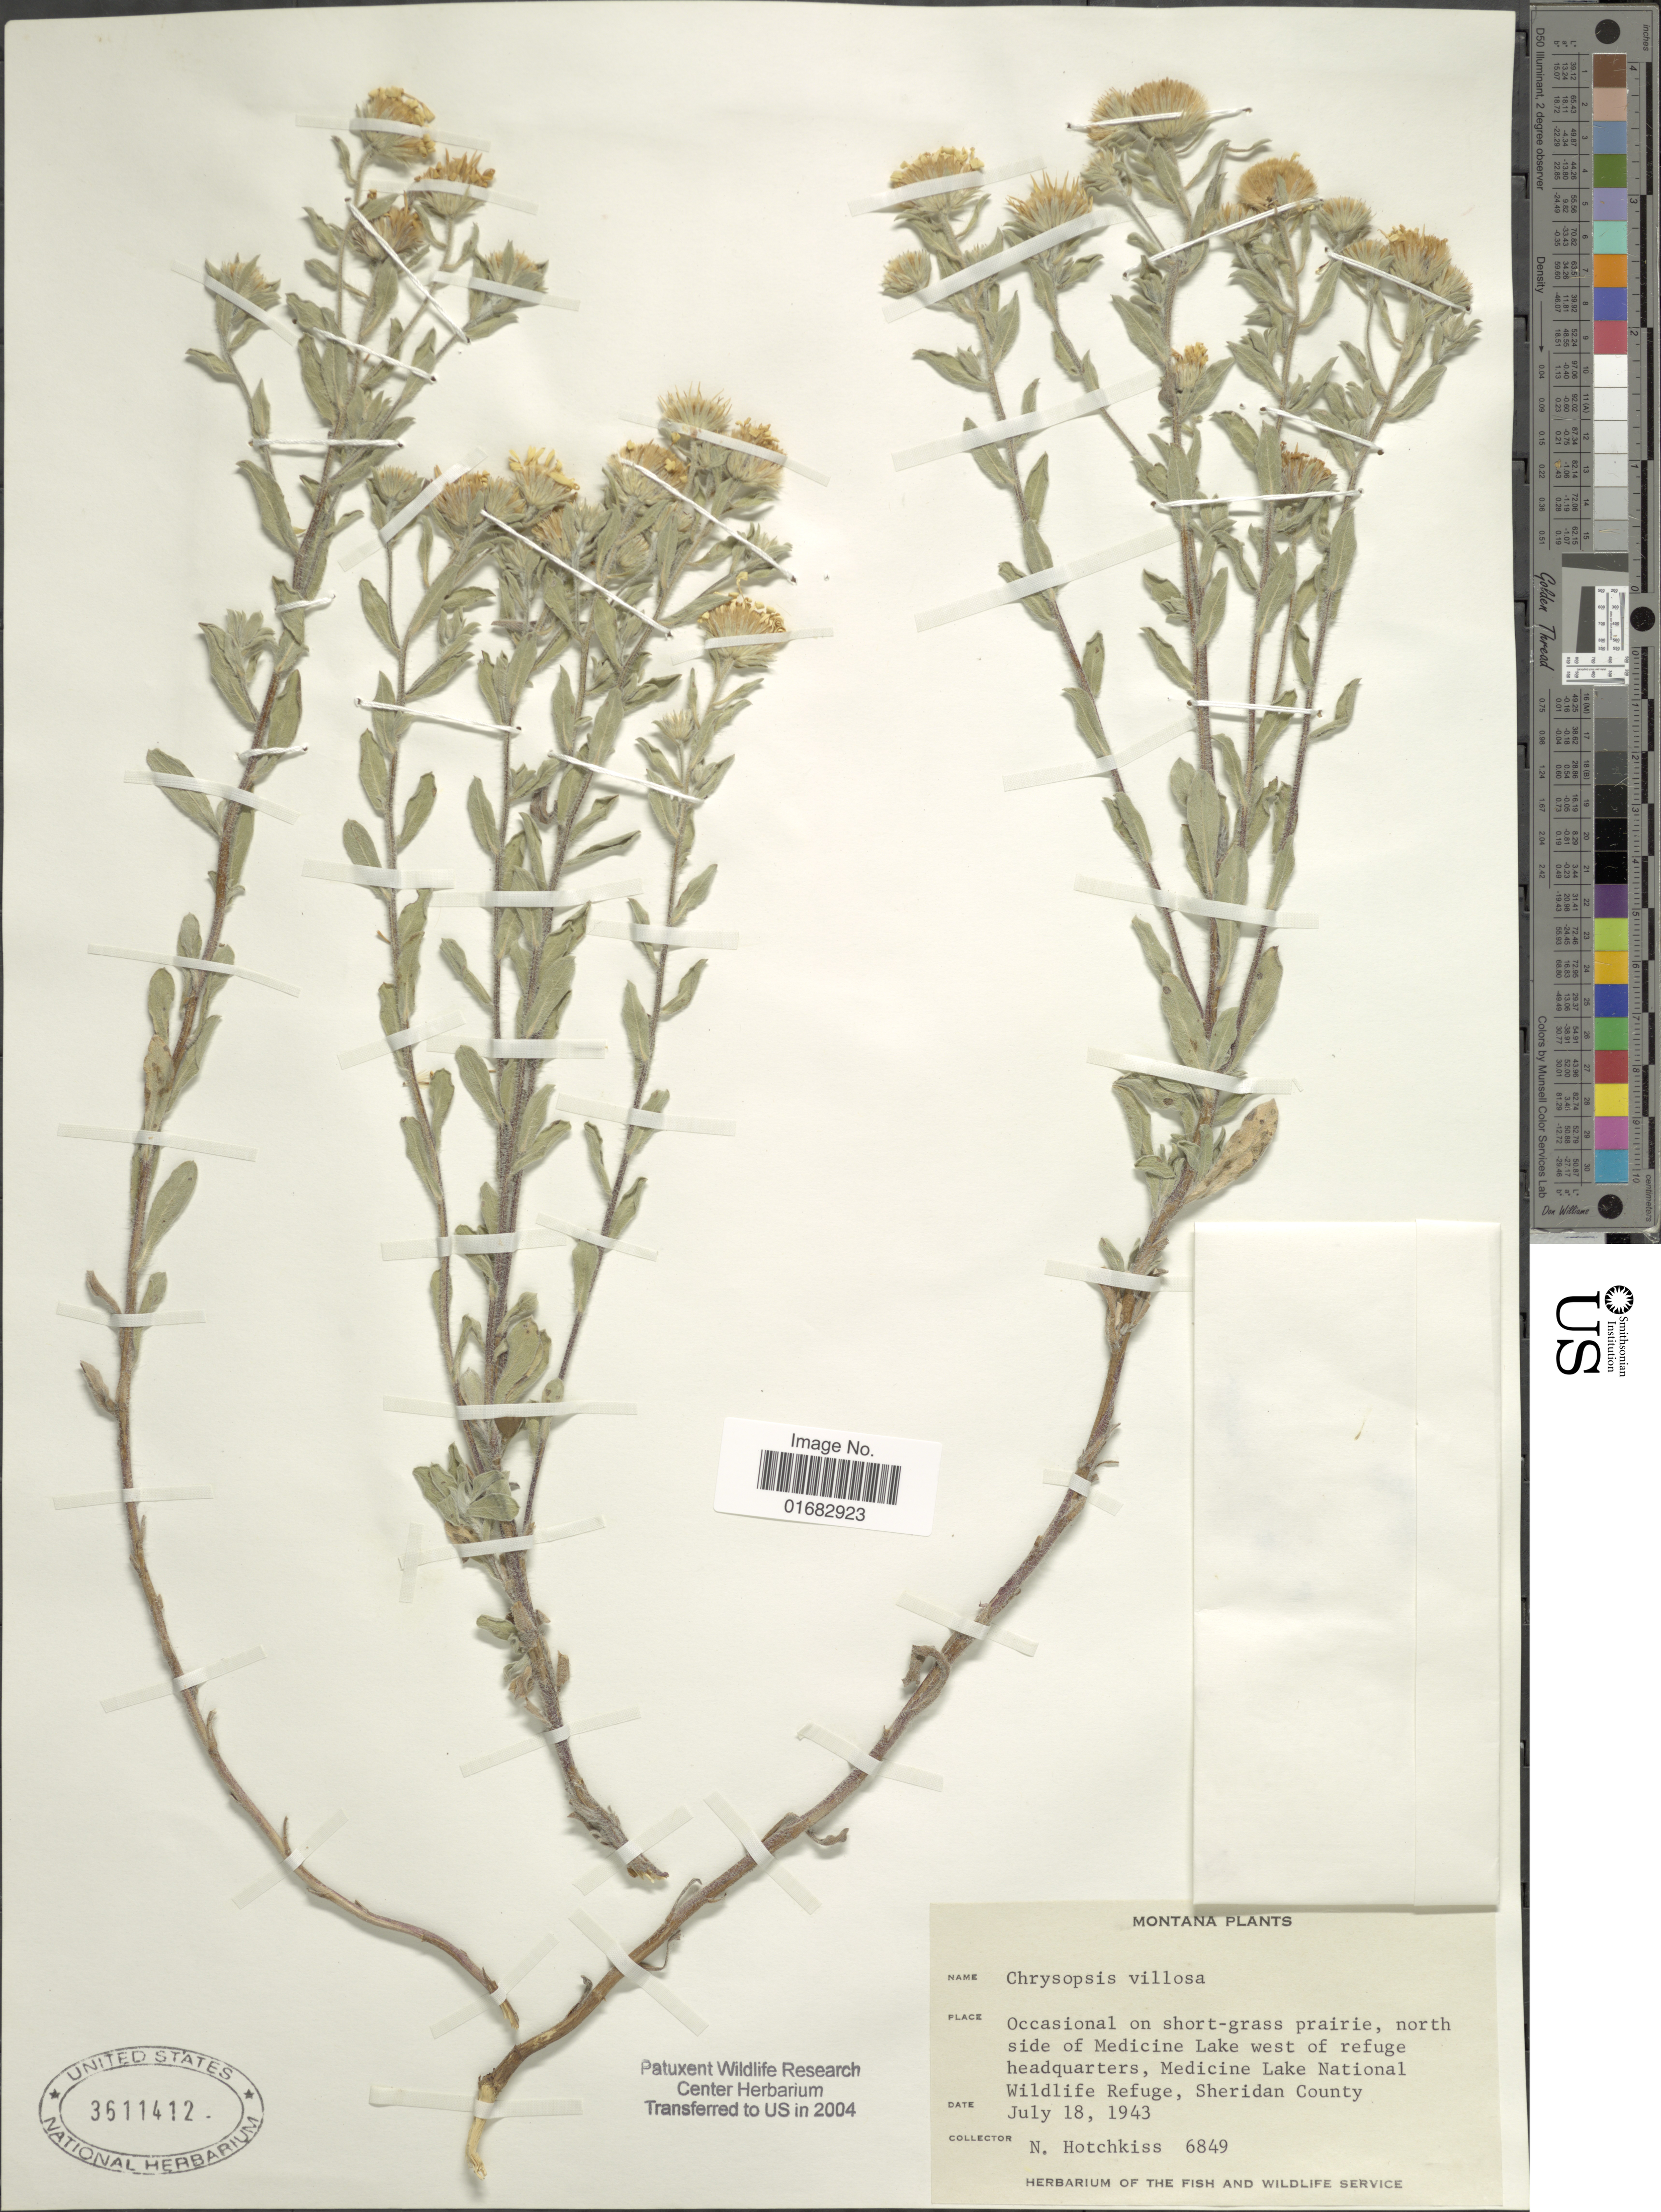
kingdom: Plantae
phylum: Tracheophyta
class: Magnoliopsida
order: Asterales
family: Asteraceae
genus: Heterotheca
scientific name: Heterotheca villosa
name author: (Pursh) Shinners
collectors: N. Hotchkiss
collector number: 6849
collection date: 1943-07-18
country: United States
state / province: Montana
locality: Occasional on short-grass prairie, north side of Medicine Lake west of refuge headquarters, Medicine Lake National Wildlife Refuge, Sheridan County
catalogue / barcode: US 3611412